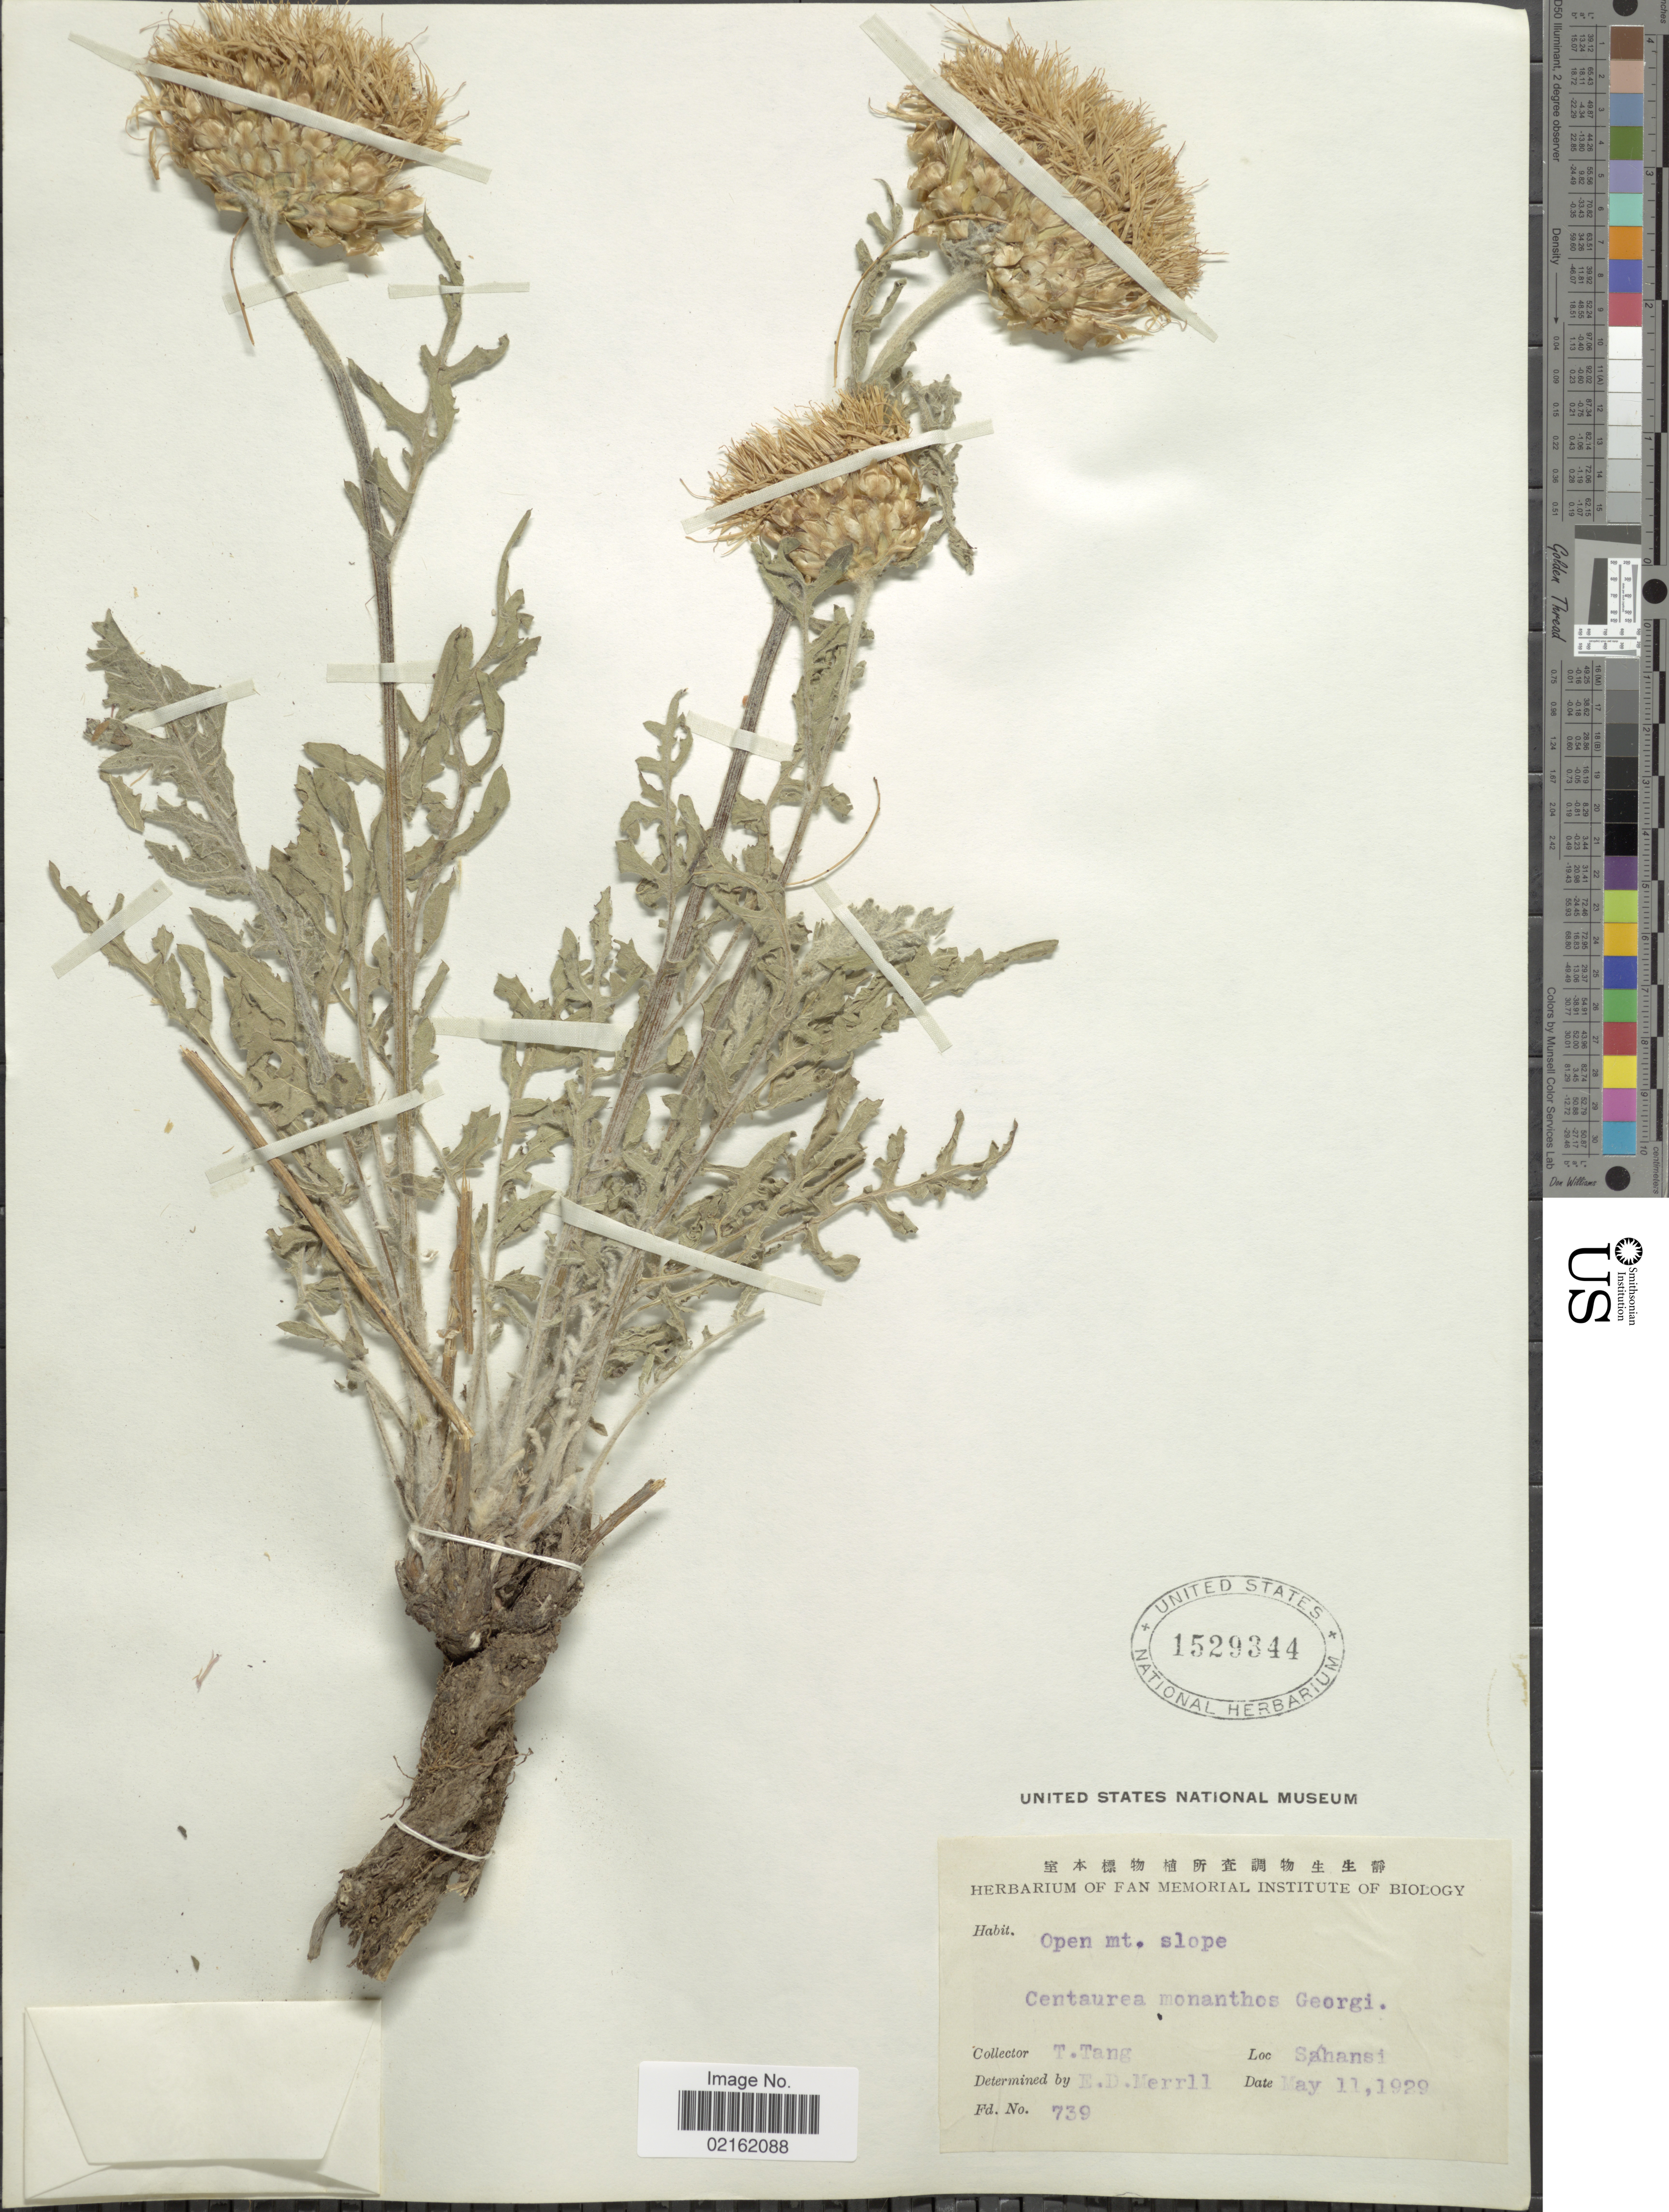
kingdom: Plantae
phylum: Tracheophyta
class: Magnoliopsida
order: Asterales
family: Asteraceae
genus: Leuzea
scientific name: Leuzea uniflora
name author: (L.) Holub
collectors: T. Tang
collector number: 739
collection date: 1929-05-11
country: China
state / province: Shanxi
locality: Shansi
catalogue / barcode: US 1529344